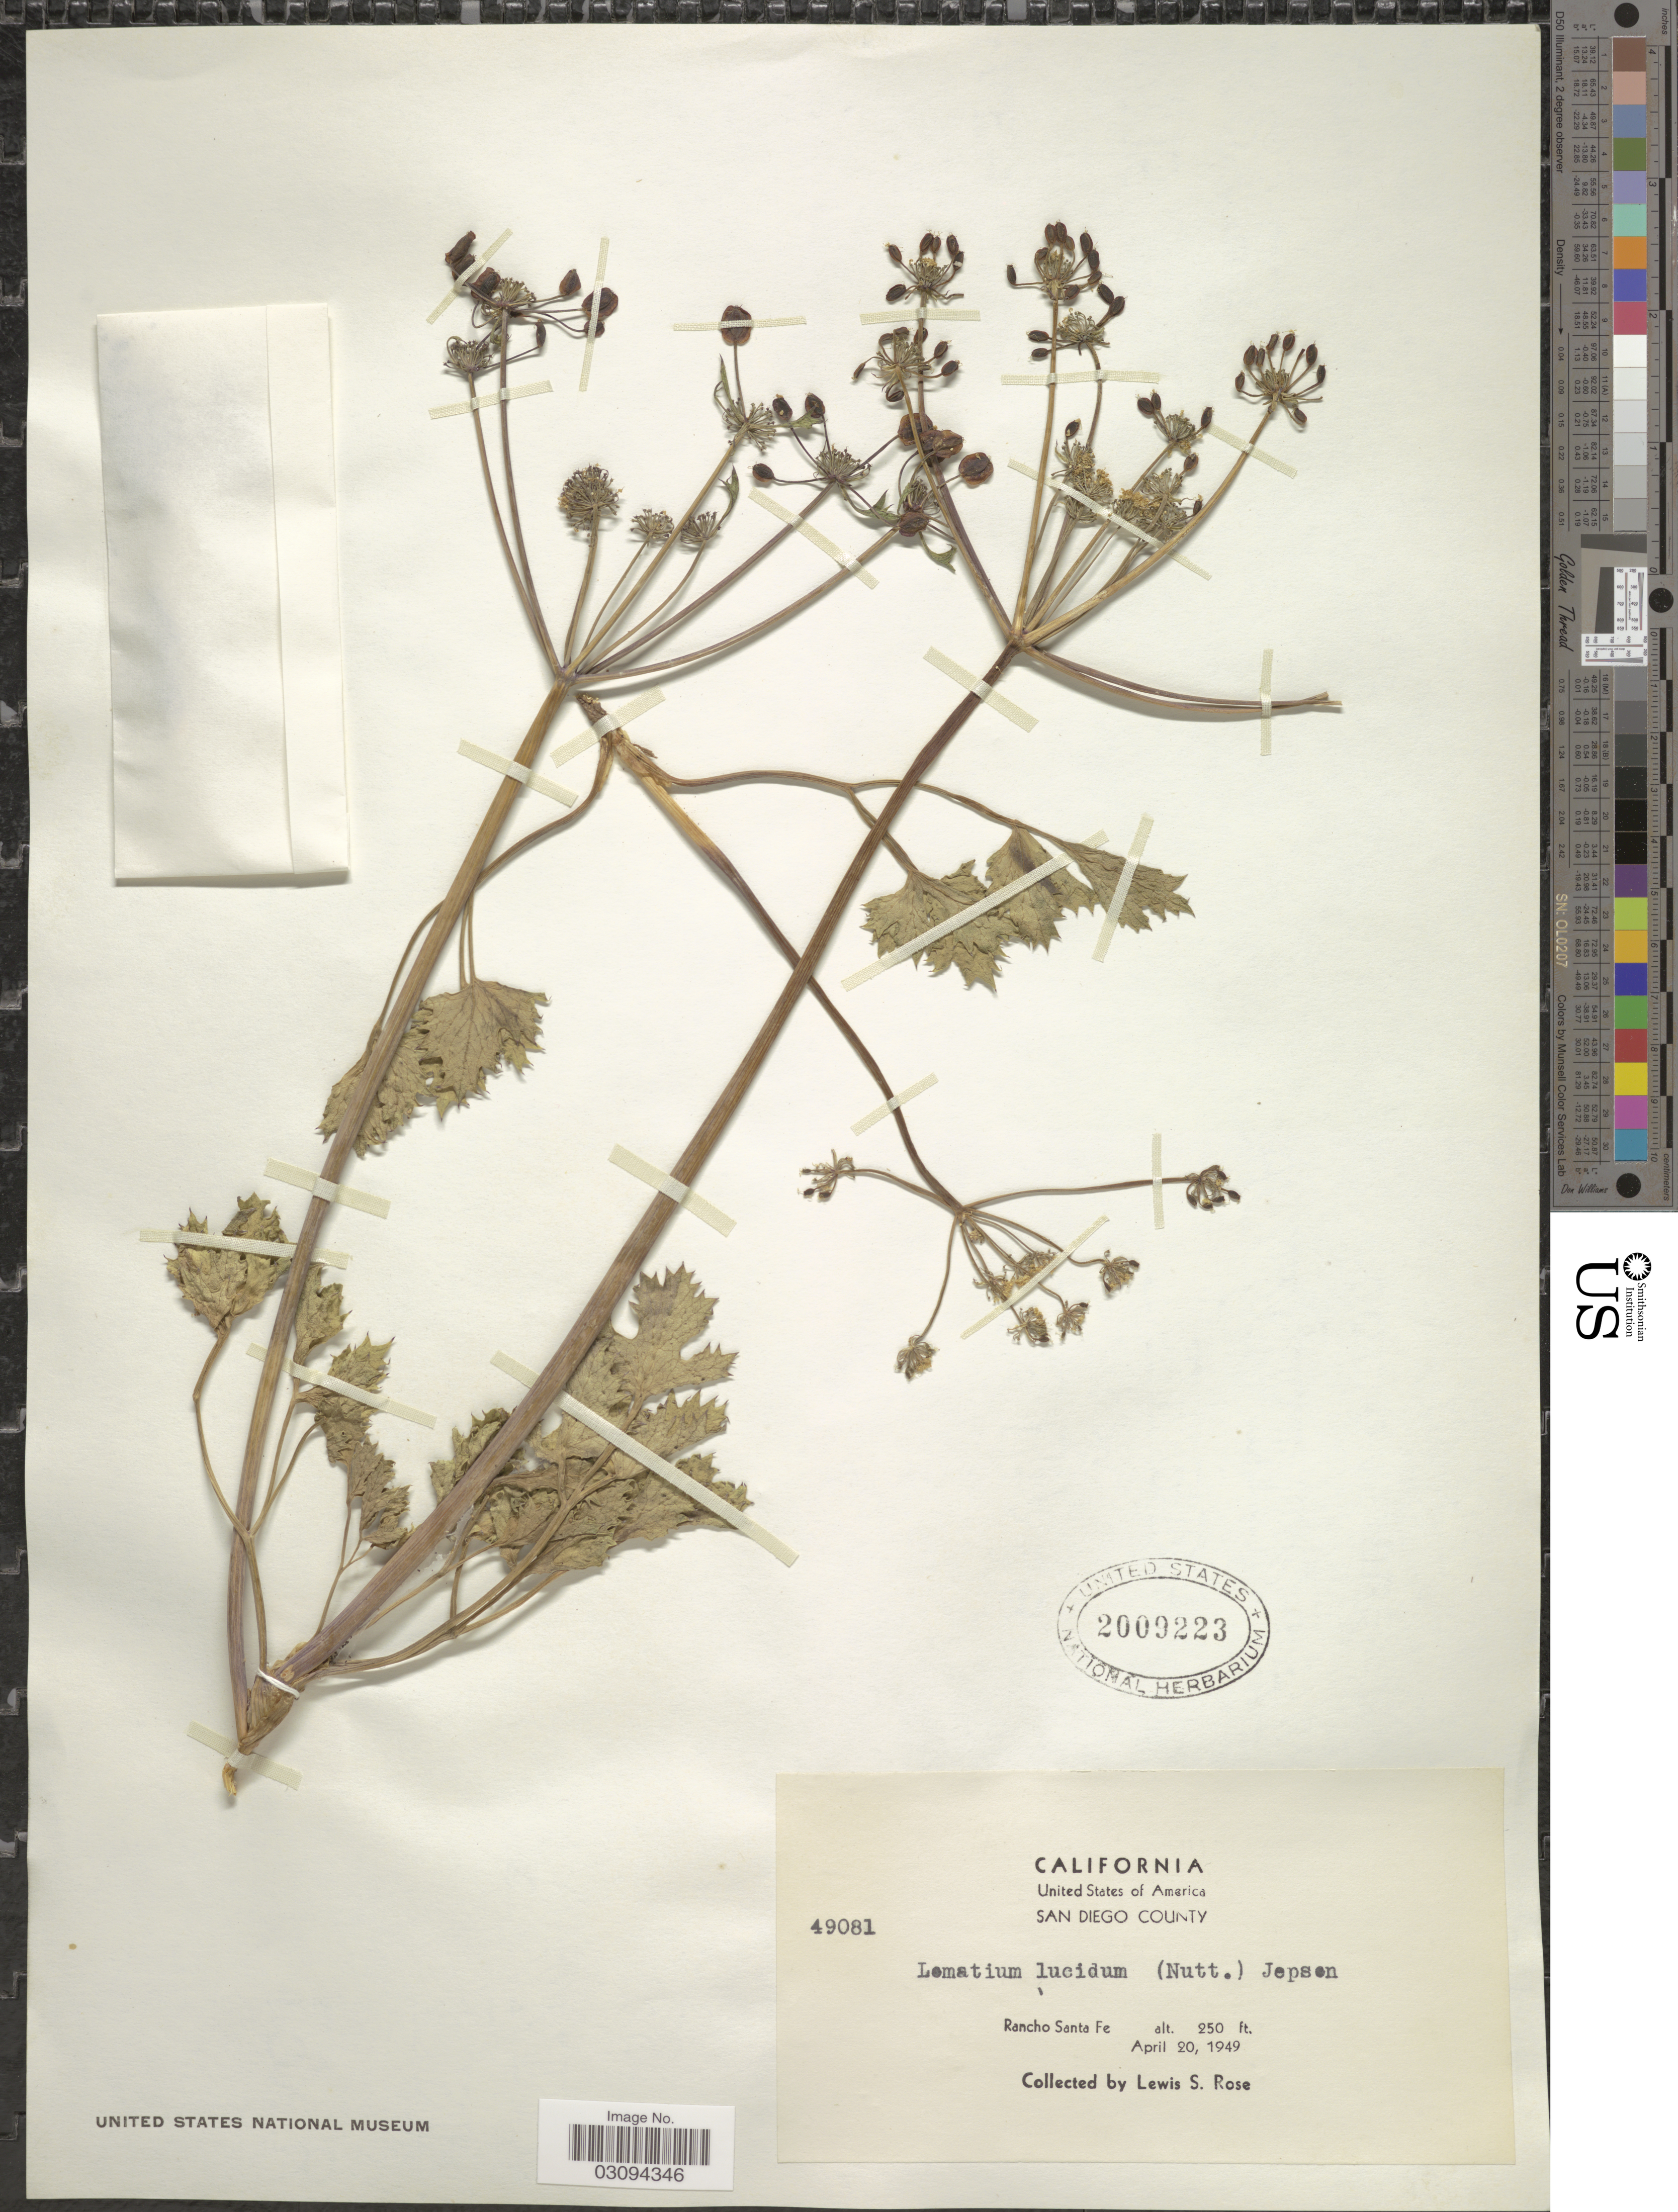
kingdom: Plantae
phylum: Tracheophyta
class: Magnoliopsida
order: Apiales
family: Apiaceae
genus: Lomatium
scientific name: Lomatium lucidum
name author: (Nutt. ex Torr. & A. Gray) Jeps.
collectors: L. S. Rose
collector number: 49081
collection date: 1949-04-20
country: United States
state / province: California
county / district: San Diego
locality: San Diego County. Rancho Santa Fe.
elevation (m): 76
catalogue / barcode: US 2009223